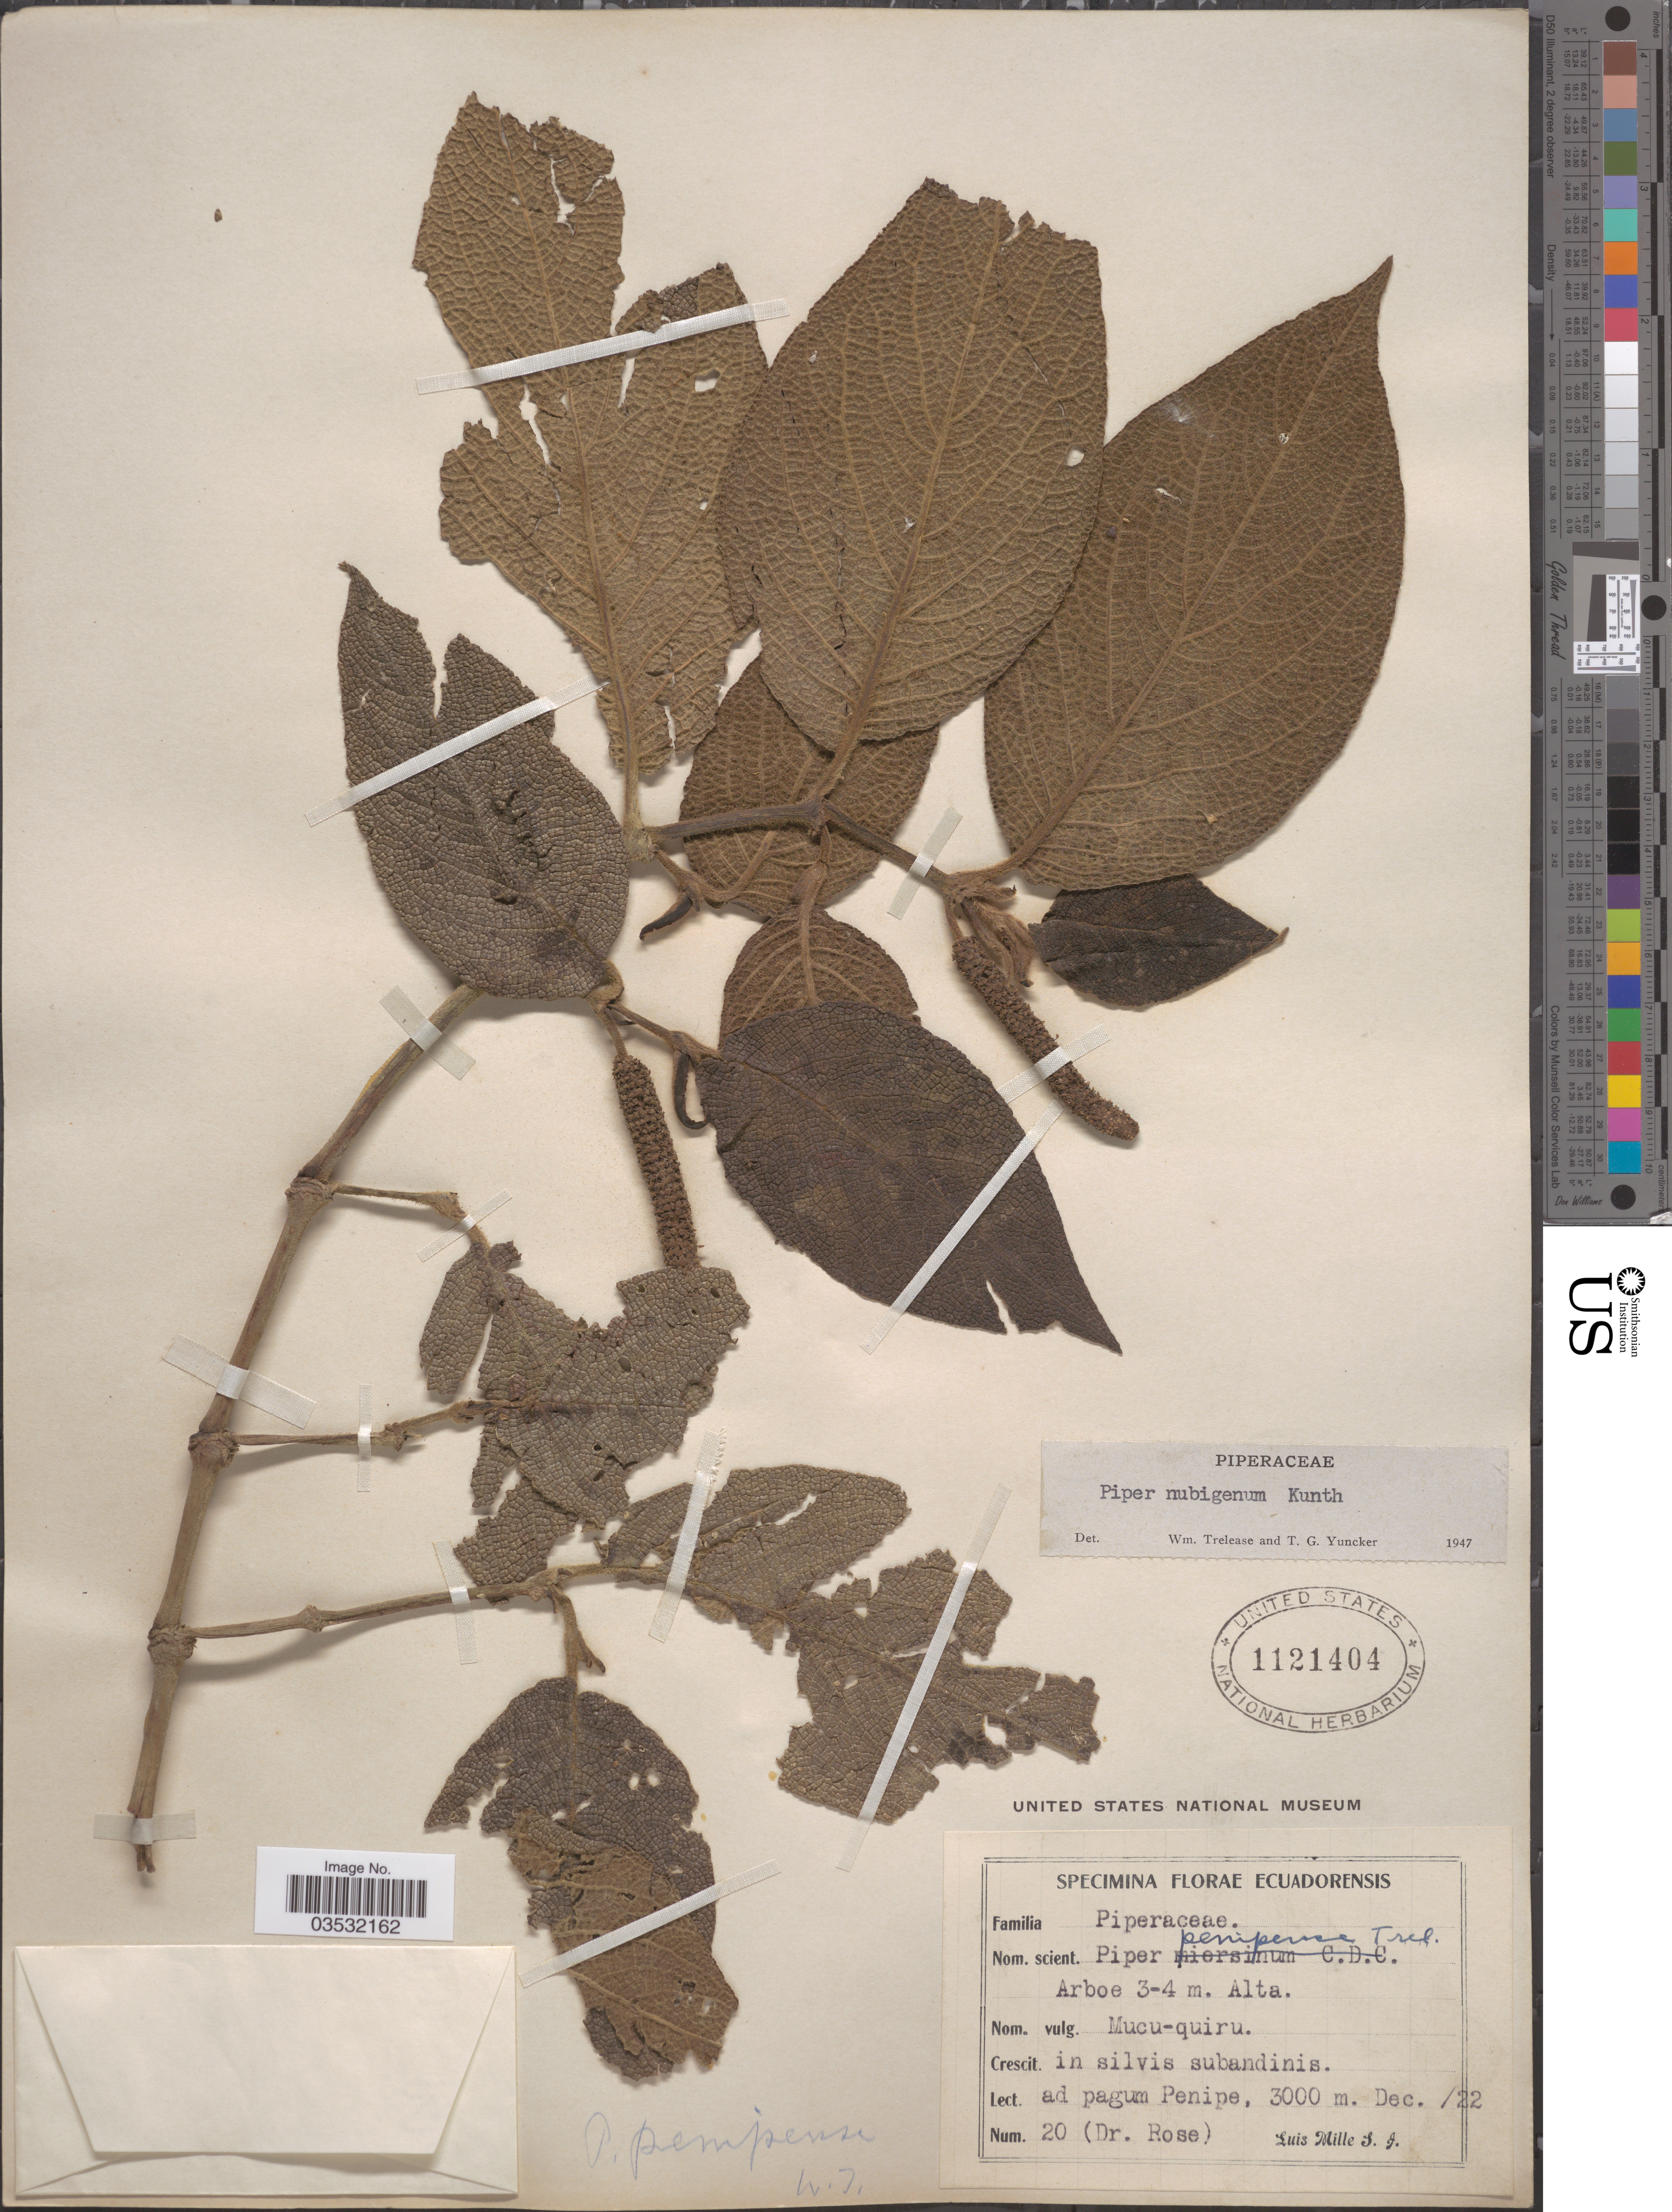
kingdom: Plantae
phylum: Tracheophyta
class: Magnoliopsida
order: Piperales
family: Piperaceae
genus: Piper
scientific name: Piper nubigenum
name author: Kunth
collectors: S. Luis Mille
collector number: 20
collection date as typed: Transcribed d/m/y: /12/22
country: Ecuador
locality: Ad pagum Penipe.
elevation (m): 3000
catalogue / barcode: US 1121404